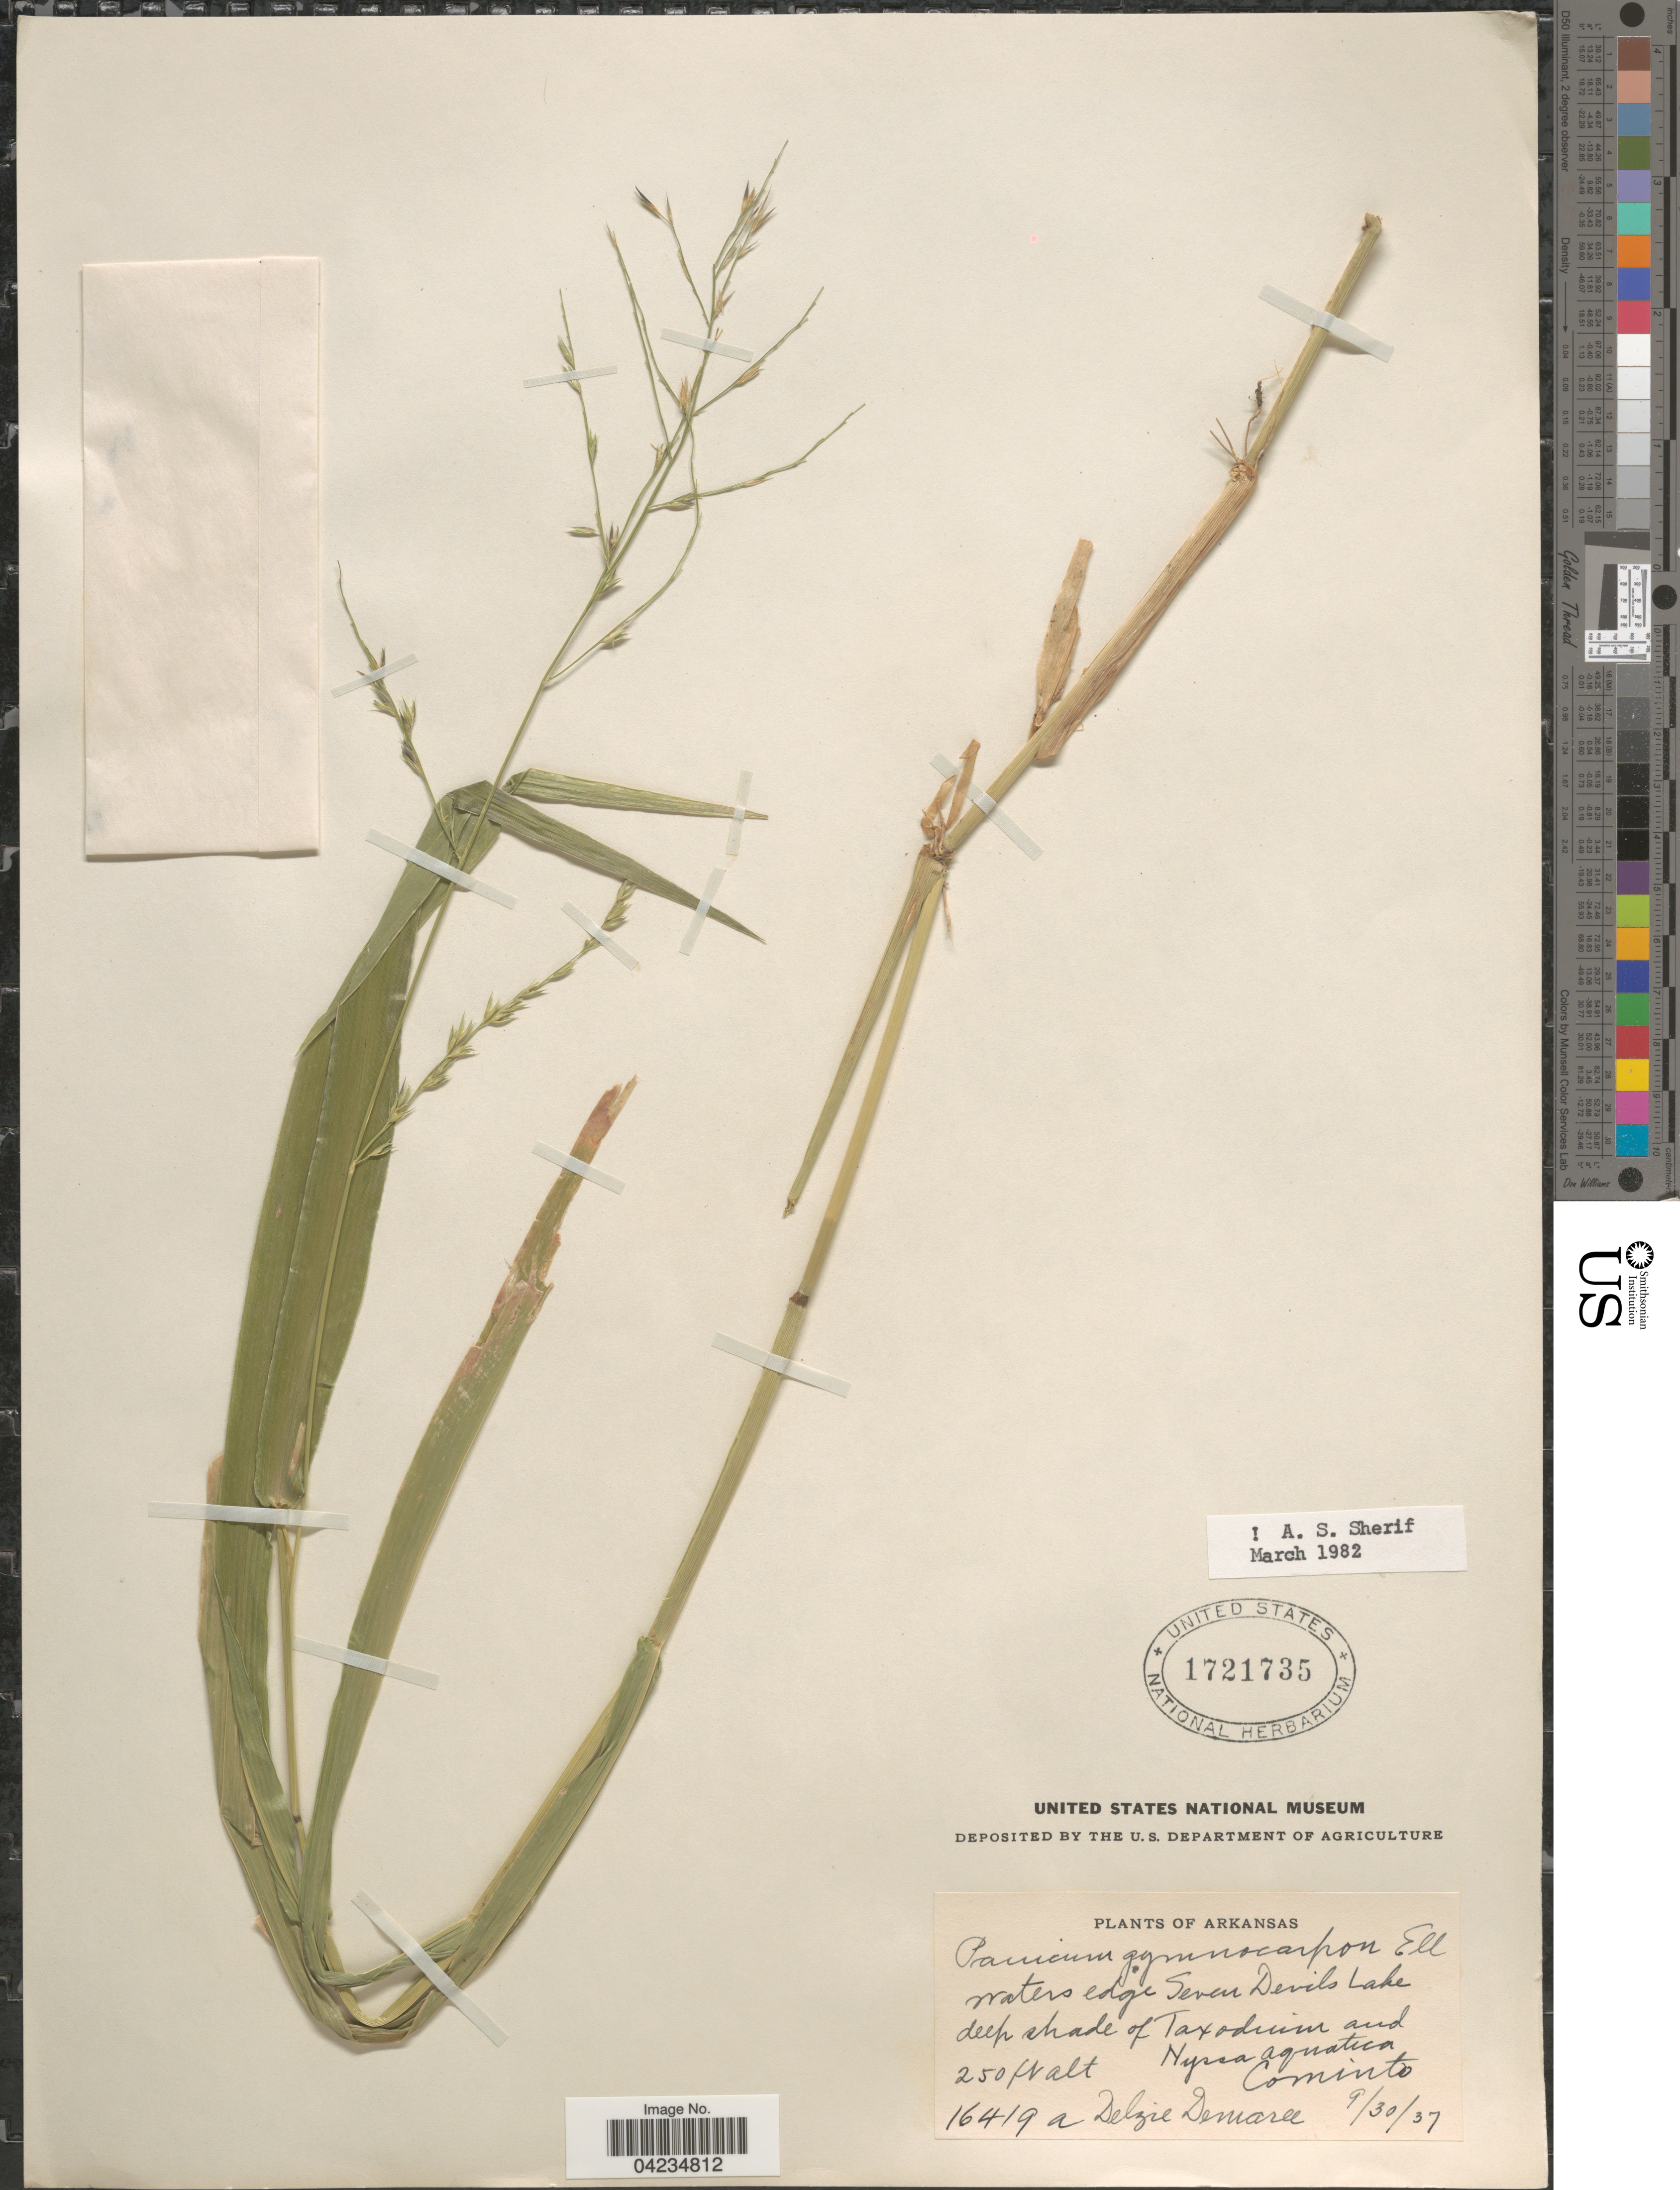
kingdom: Plantae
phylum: Tracheophyta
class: Liliopsida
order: Poales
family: Poaceae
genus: Phanopyrum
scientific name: Phanopyrum gymnocarpon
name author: (Elliott) Nash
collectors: D. Demaree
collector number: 16419a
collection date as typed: Transcribed d/m/y: 30/9/37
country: United States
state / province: Arkansas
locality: Waters edge Seven Devils Lake. Deep shade of Taxodium and Nyssaquatica. Cominto.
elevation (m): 76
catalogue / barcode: US 1721735